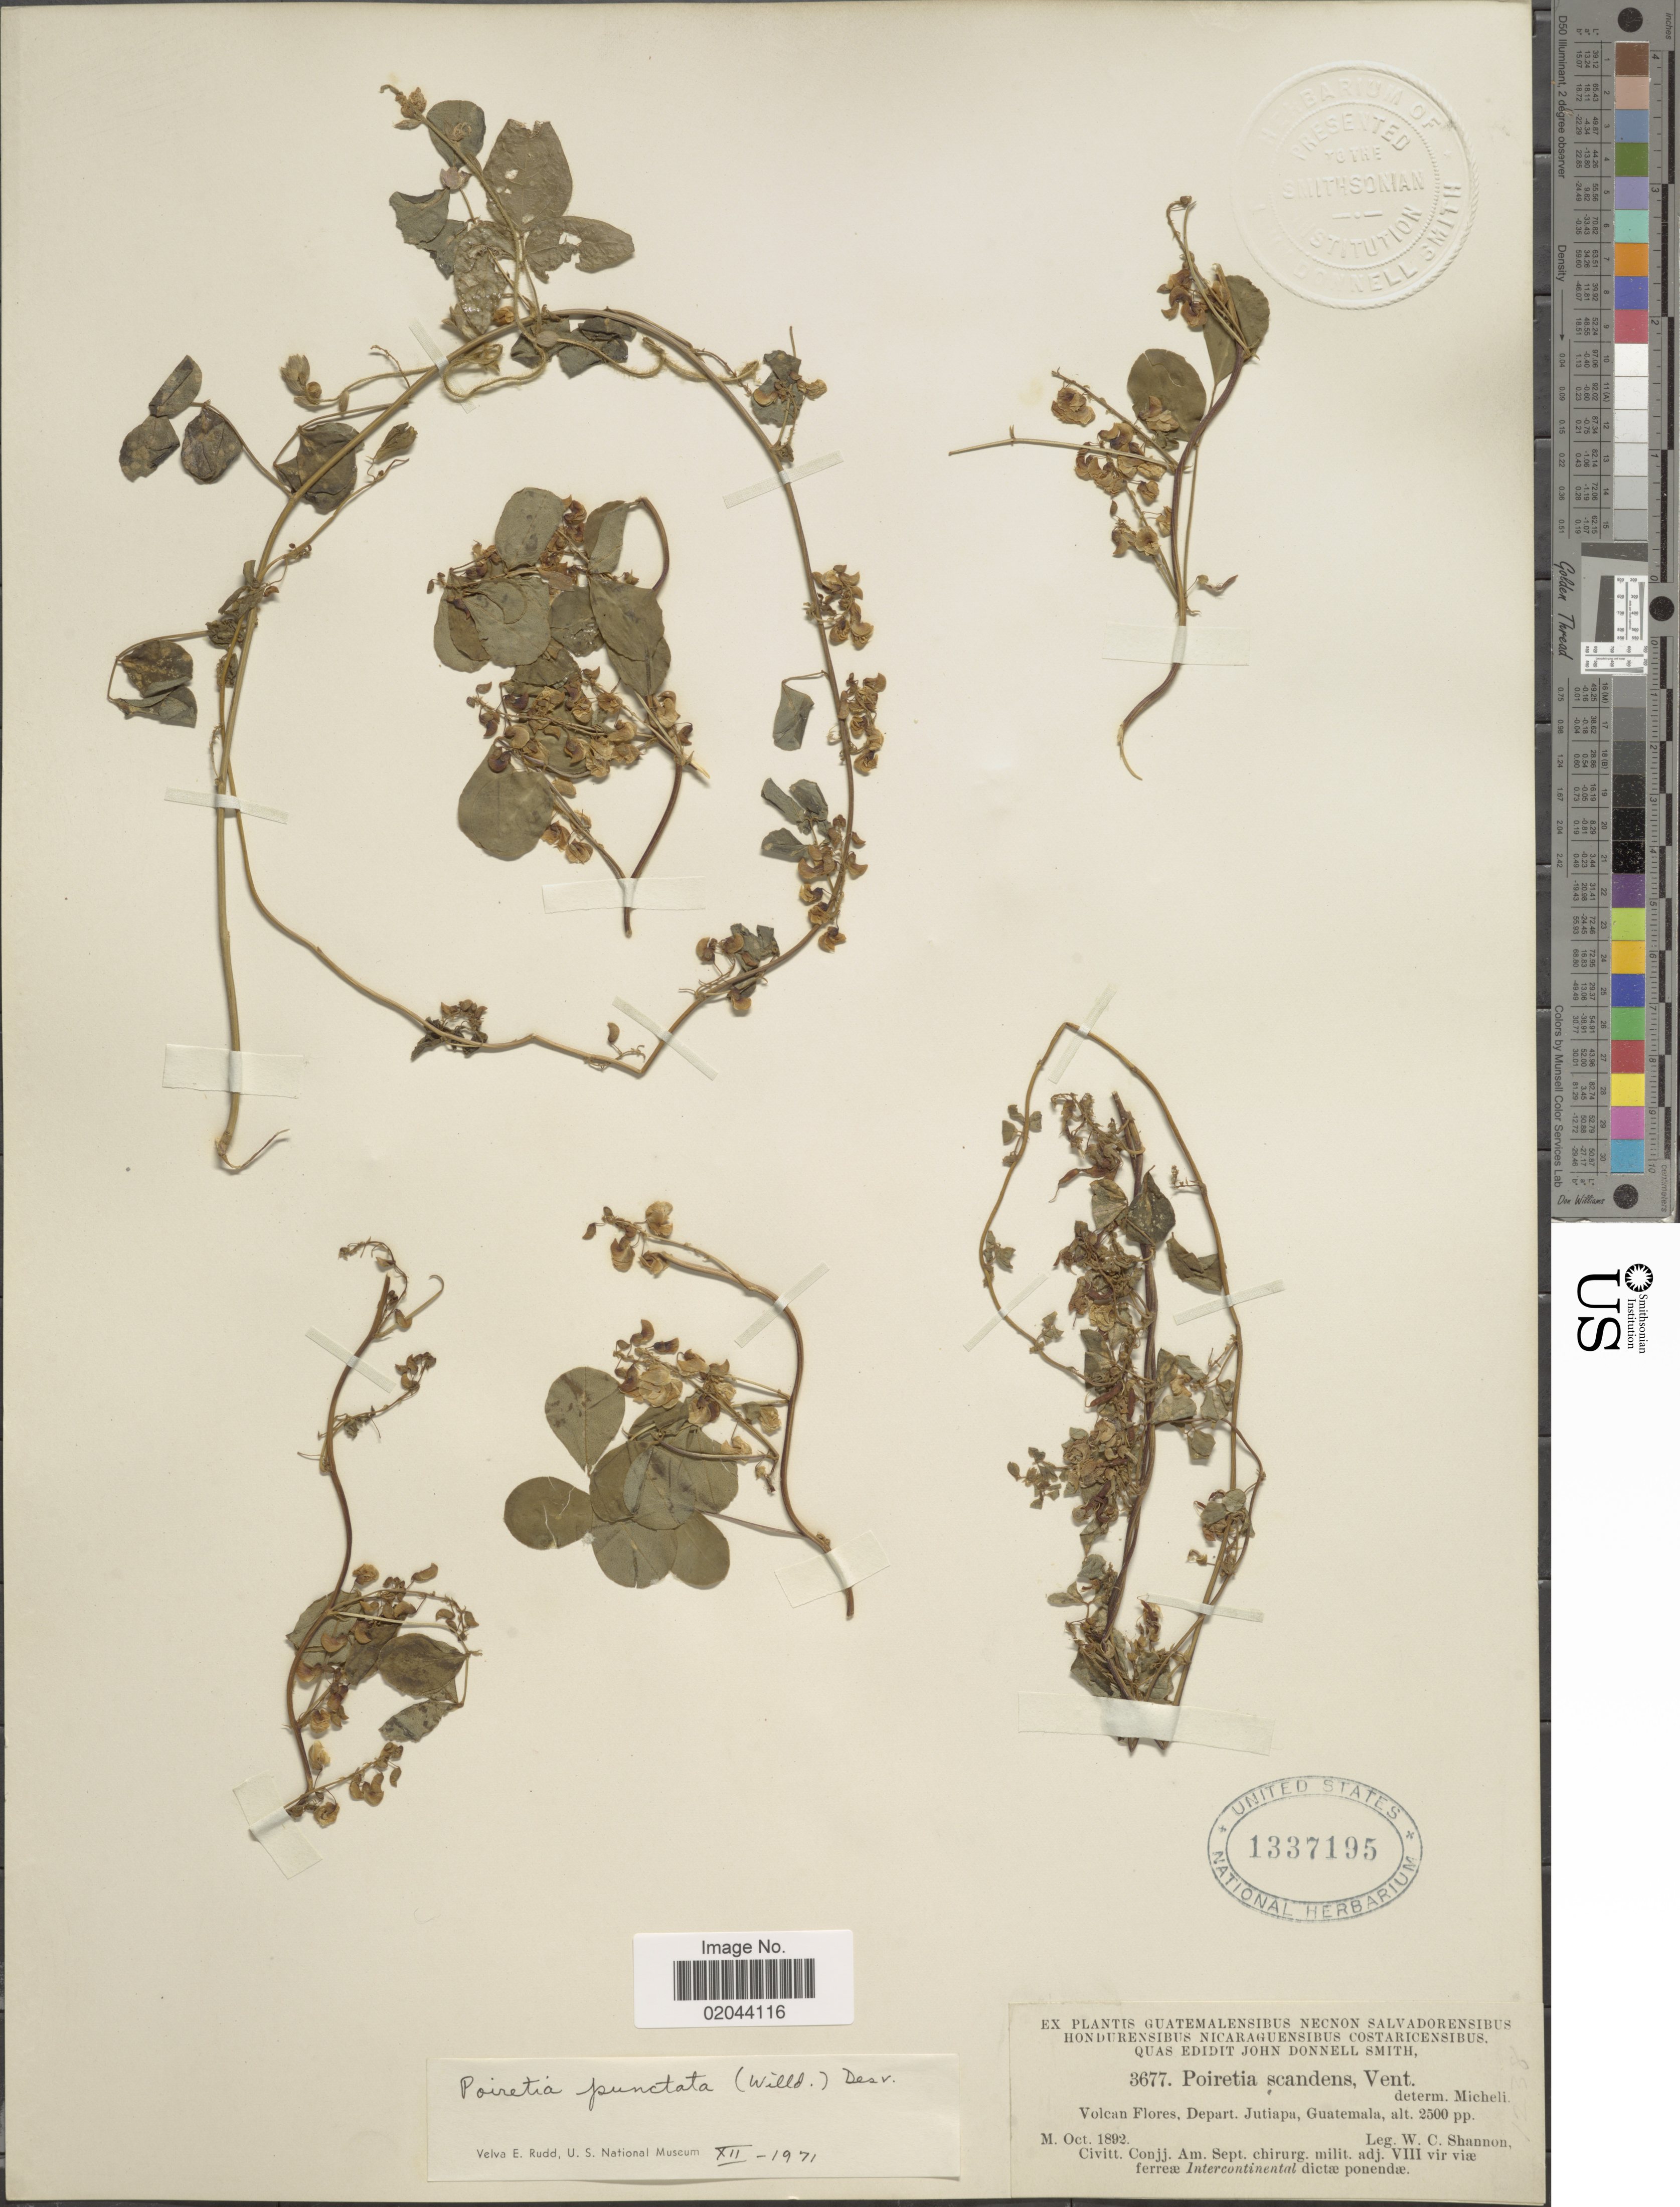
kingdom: Plantae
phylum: Tracheophyta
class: Magnoliopsida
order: Fabales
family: Fabaceae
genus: Poiretia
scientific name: Poiretia scandens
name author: Vent.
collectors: W. C. Shannon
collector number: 3677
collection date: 1892-10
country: Guatemala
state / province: Jutiapa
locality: Volcan Flores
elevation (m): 762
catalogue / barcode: US 1337195